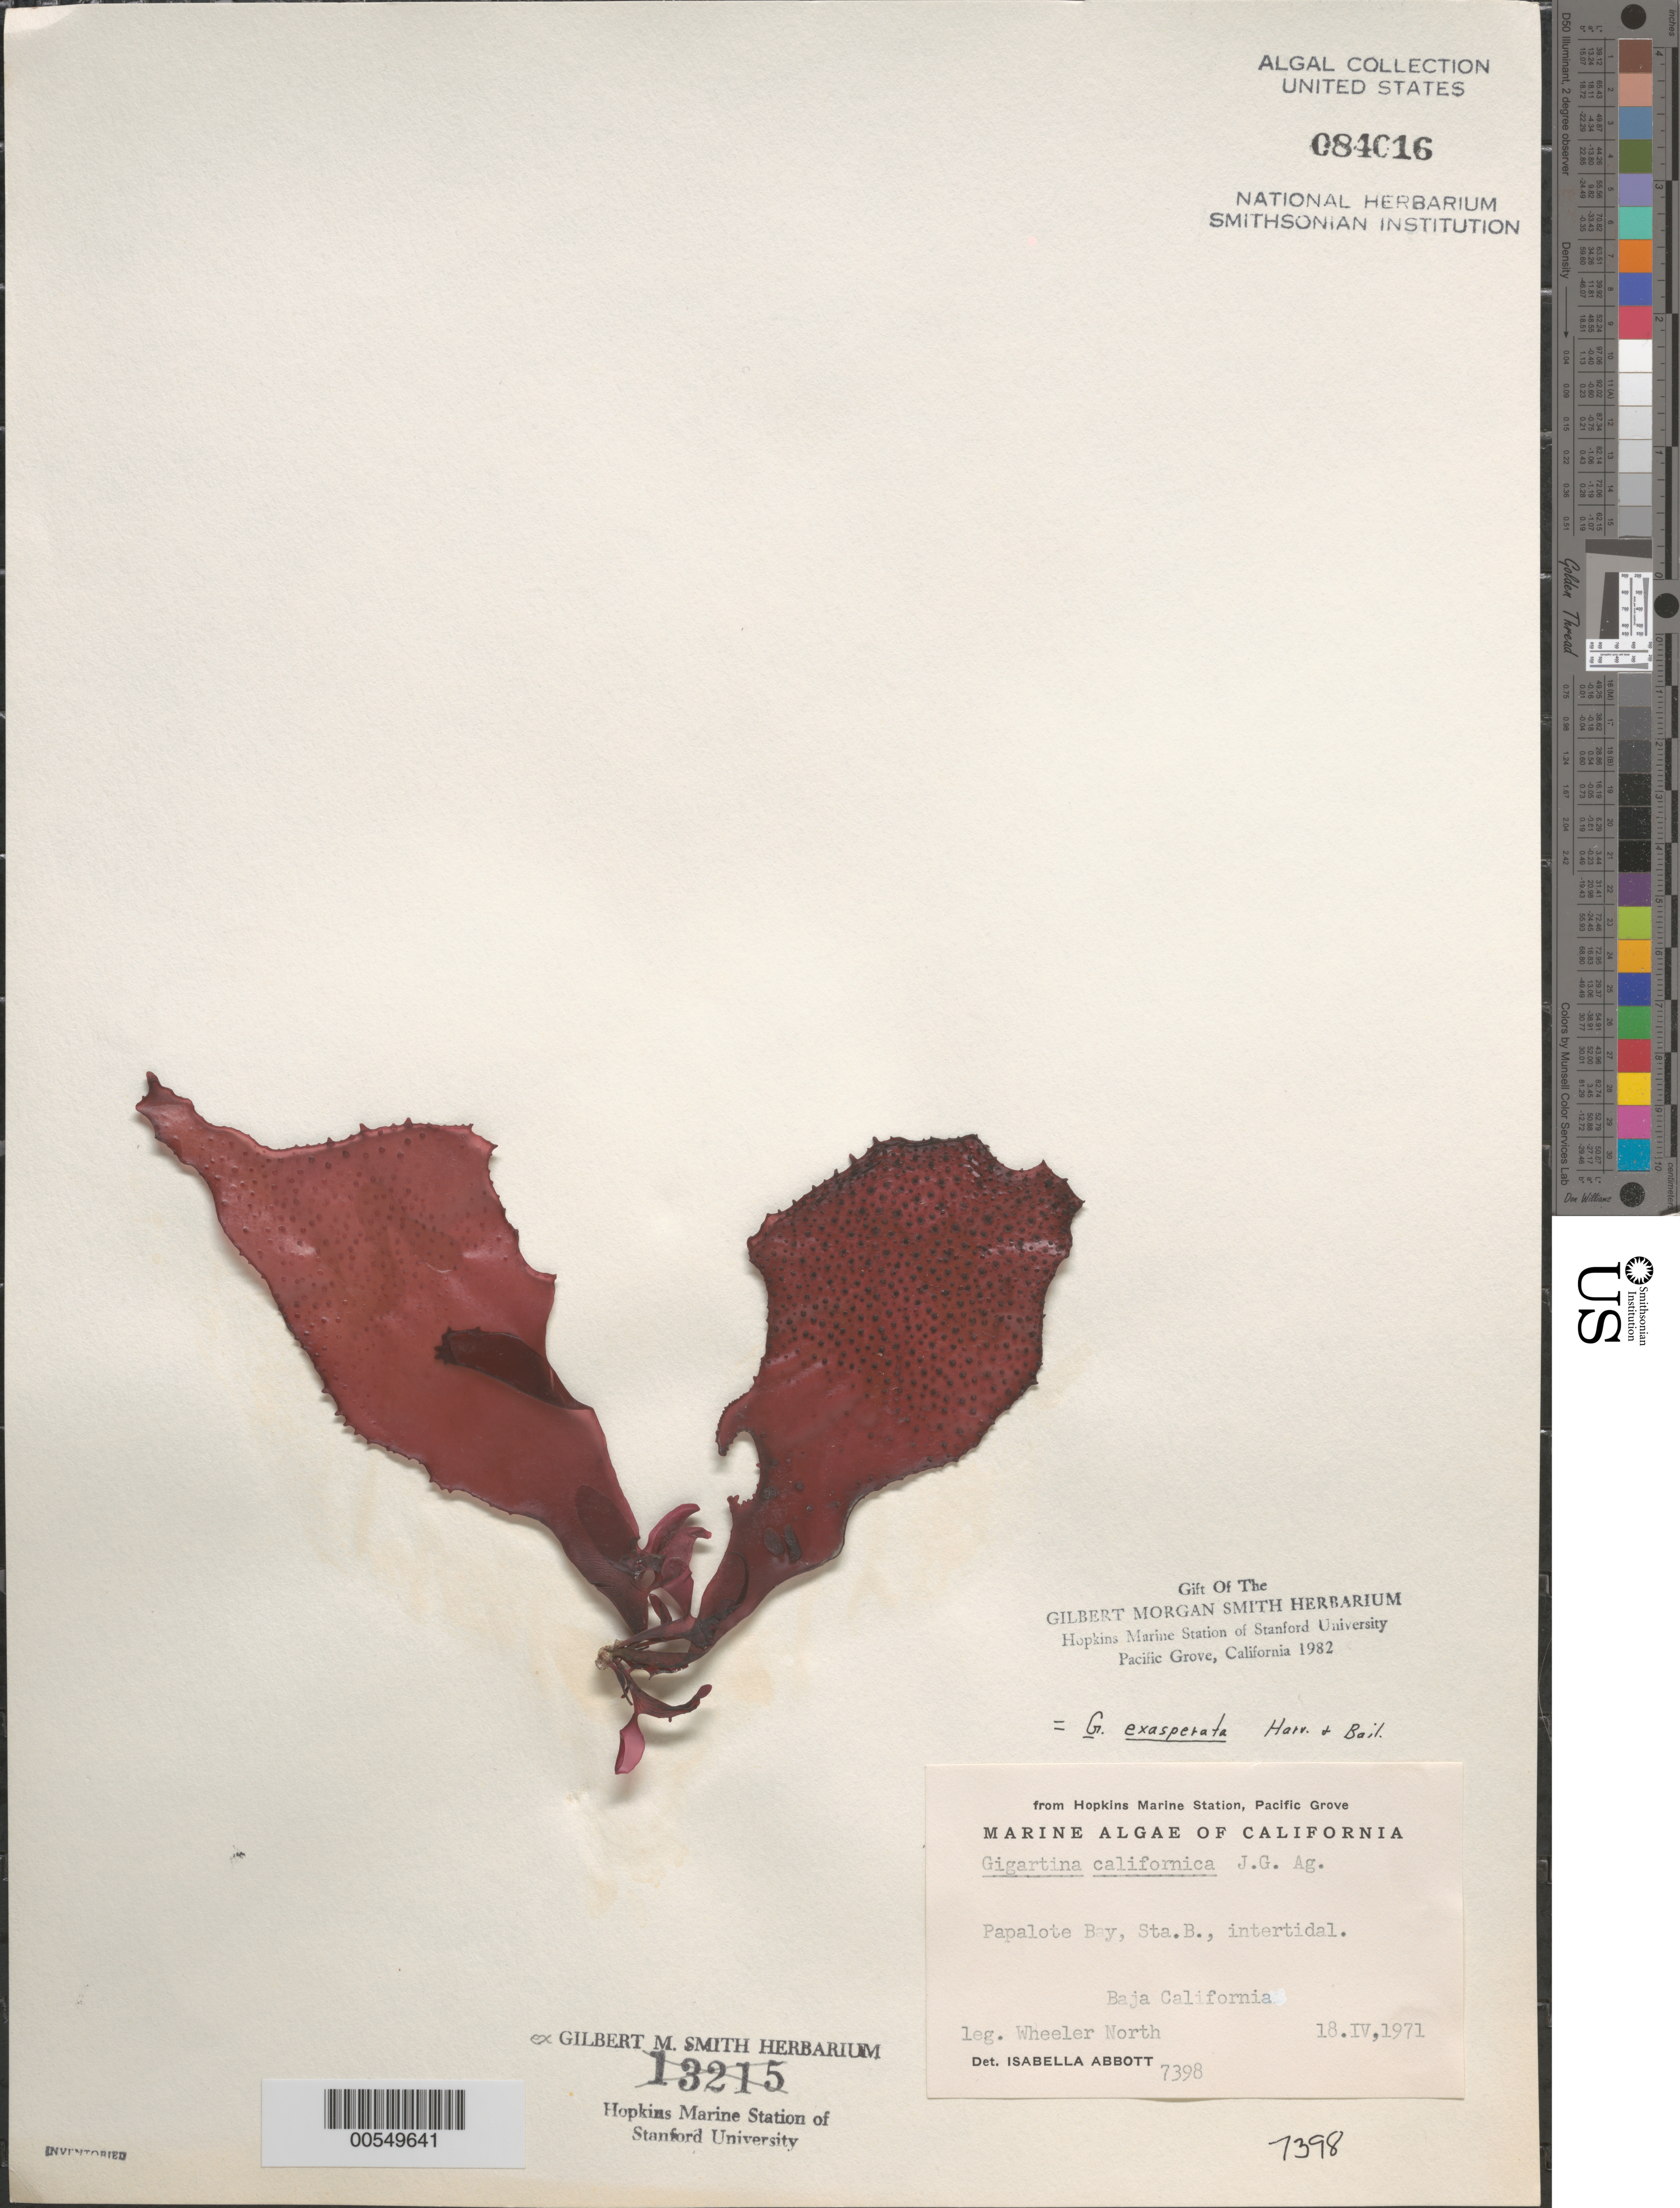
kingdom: Plantae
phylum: Rhodophyta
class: Florideophyceae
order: Gigartinales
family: Gigartinaceae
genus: Chondracanthus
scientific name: Chondracanthus exasperatus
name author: (Harv. & J. Bailey) J.R. Hughey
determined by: Algae name updating Project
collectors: W. North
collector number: IAA 7398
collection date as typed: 18 Apr 1971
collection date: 1971-04-18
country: Mexico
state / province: Baja California Norte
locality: Papolote Bay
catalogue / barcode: US 84016